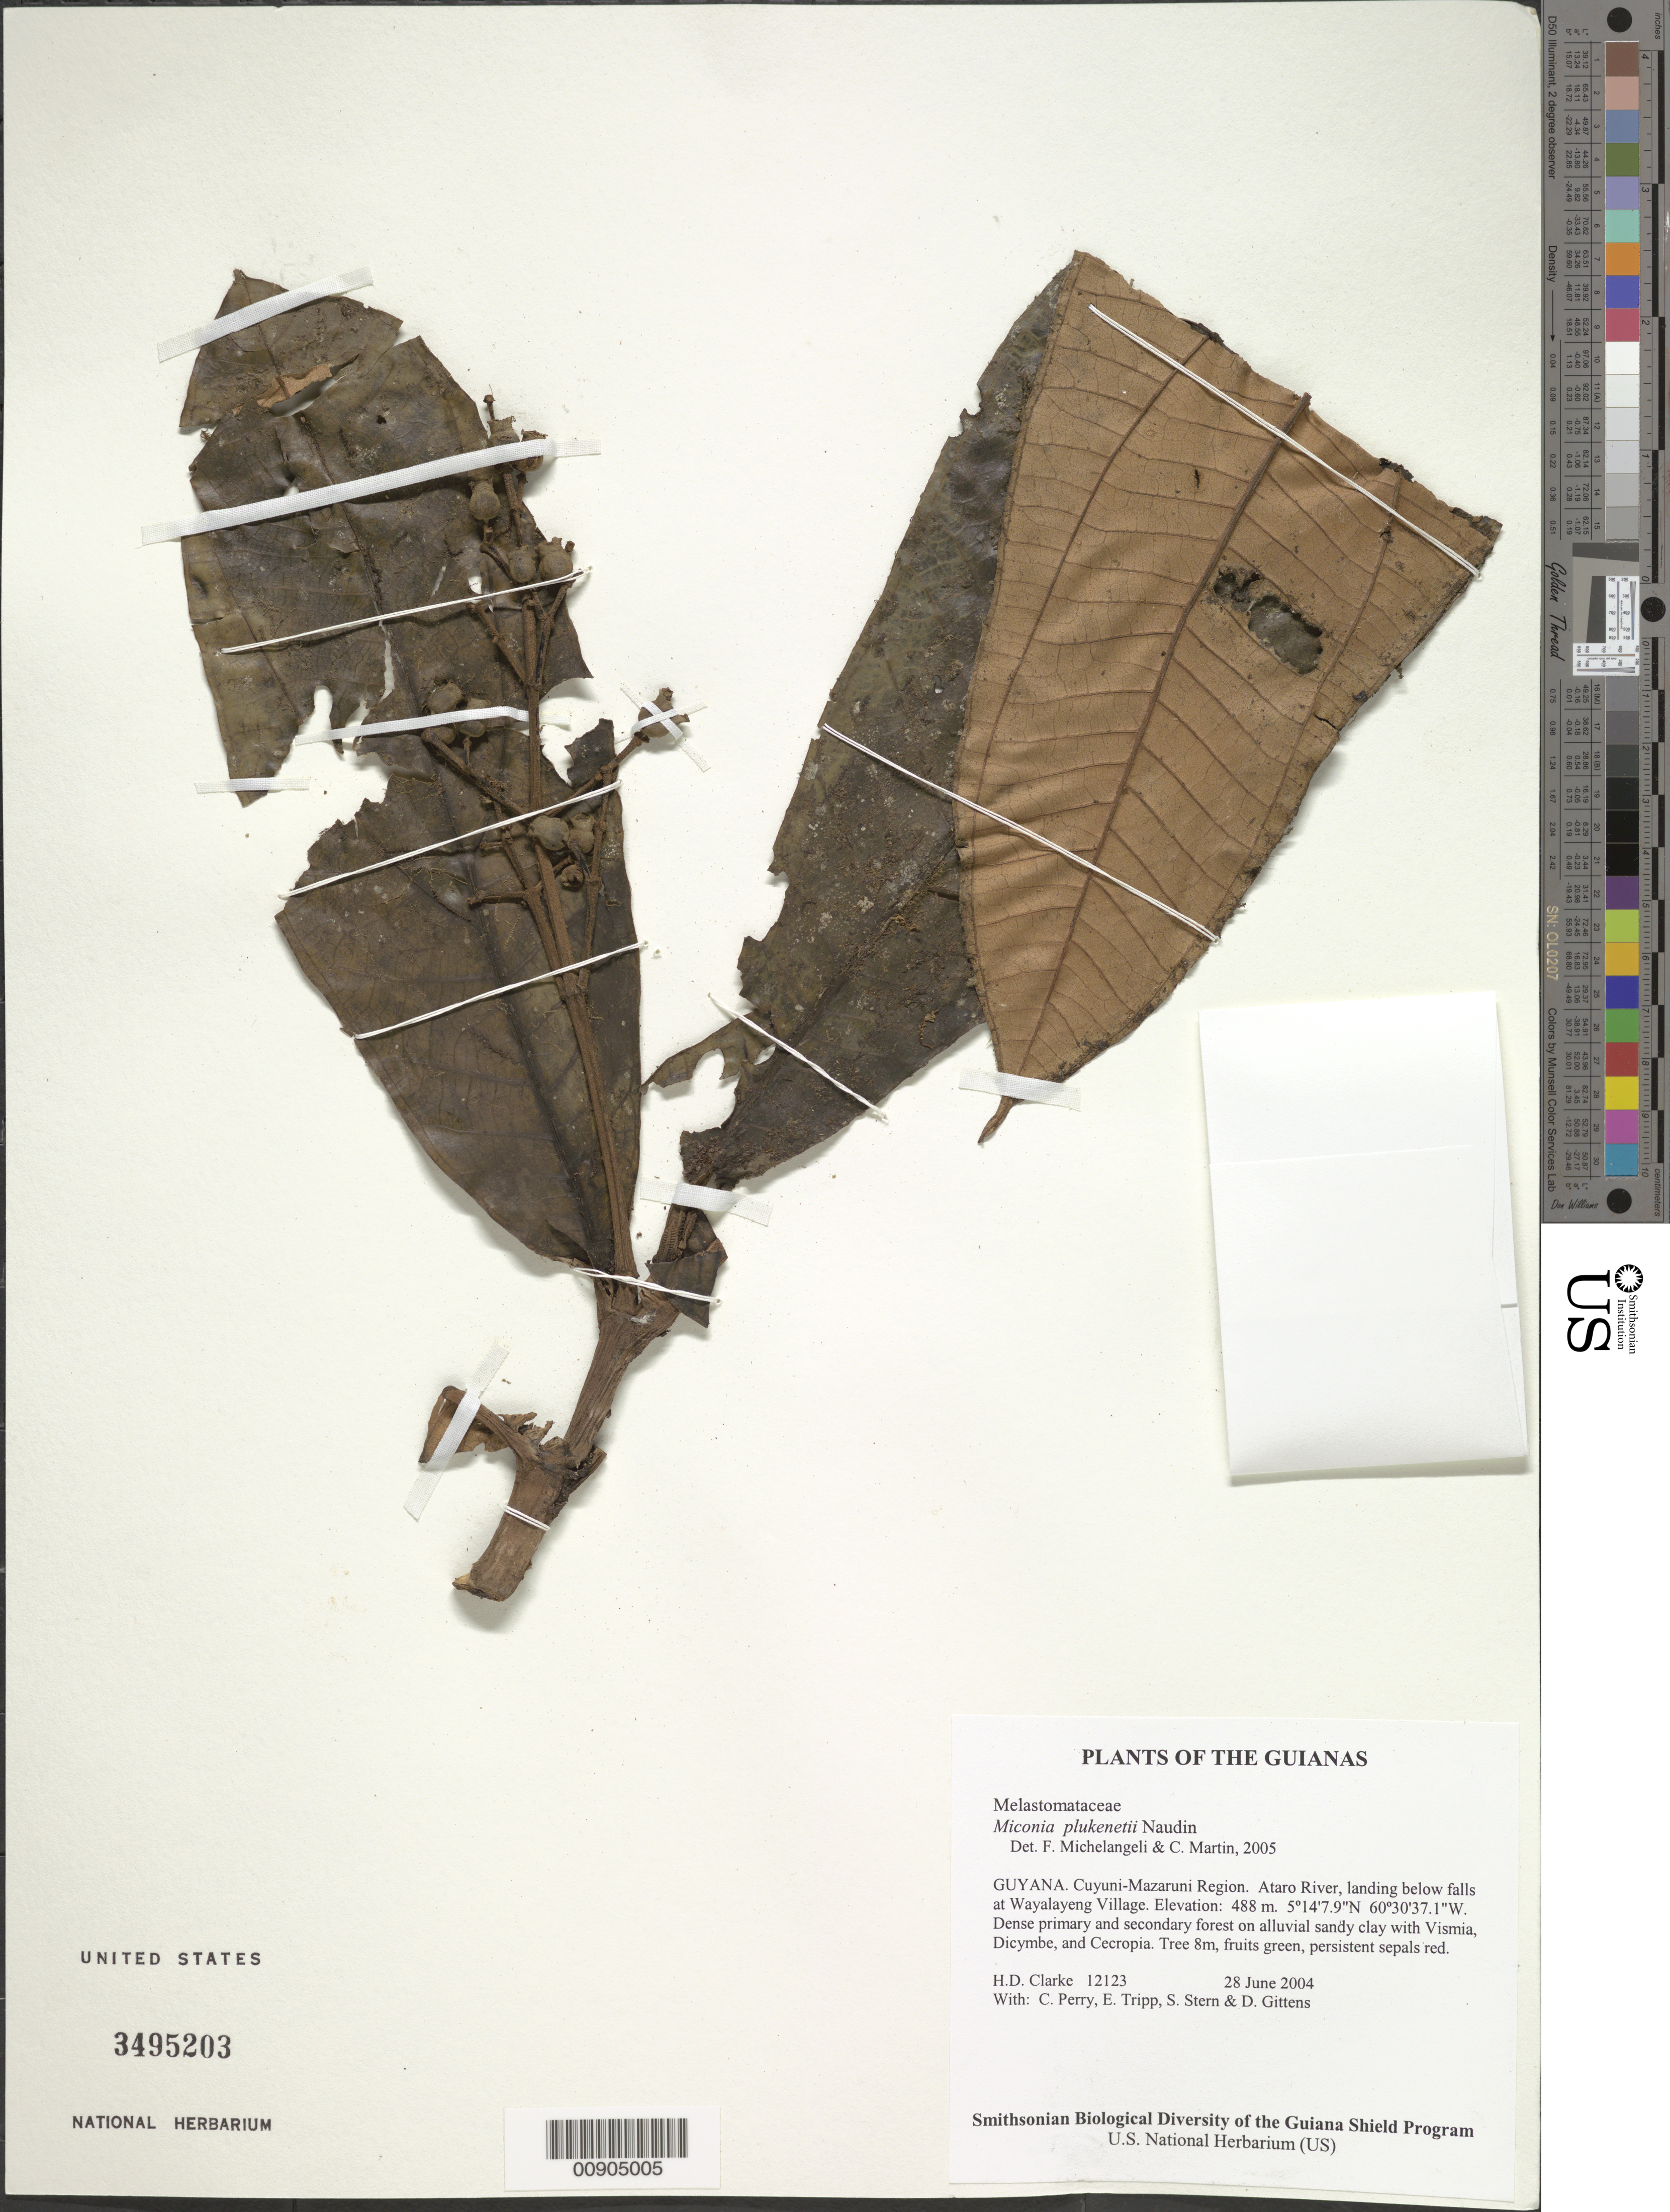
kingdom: Plantae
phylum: Tracheophyta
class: Magnoliopsida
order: Myrtales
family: Melastomataceae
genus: Miconia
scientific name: Miconia plukenetii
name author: Naudin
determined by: Michelangeli, F. A.; Martin, C.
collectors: H. D. Clarke, C. Perry, E. Tripp, S. R. Stern & D. Gittens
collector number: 12123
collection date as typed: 28 June 2004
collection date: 2004-06-28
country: Guyana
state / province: Cuyuni-Mazaruni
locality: Ataro River, landing below falls at Wayalayeng Village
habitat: Dense primary and secondary forest on alluvial sandy clay with Vismia, Dicymbe, and Cecropia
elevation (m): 488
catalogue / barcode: US 3495203